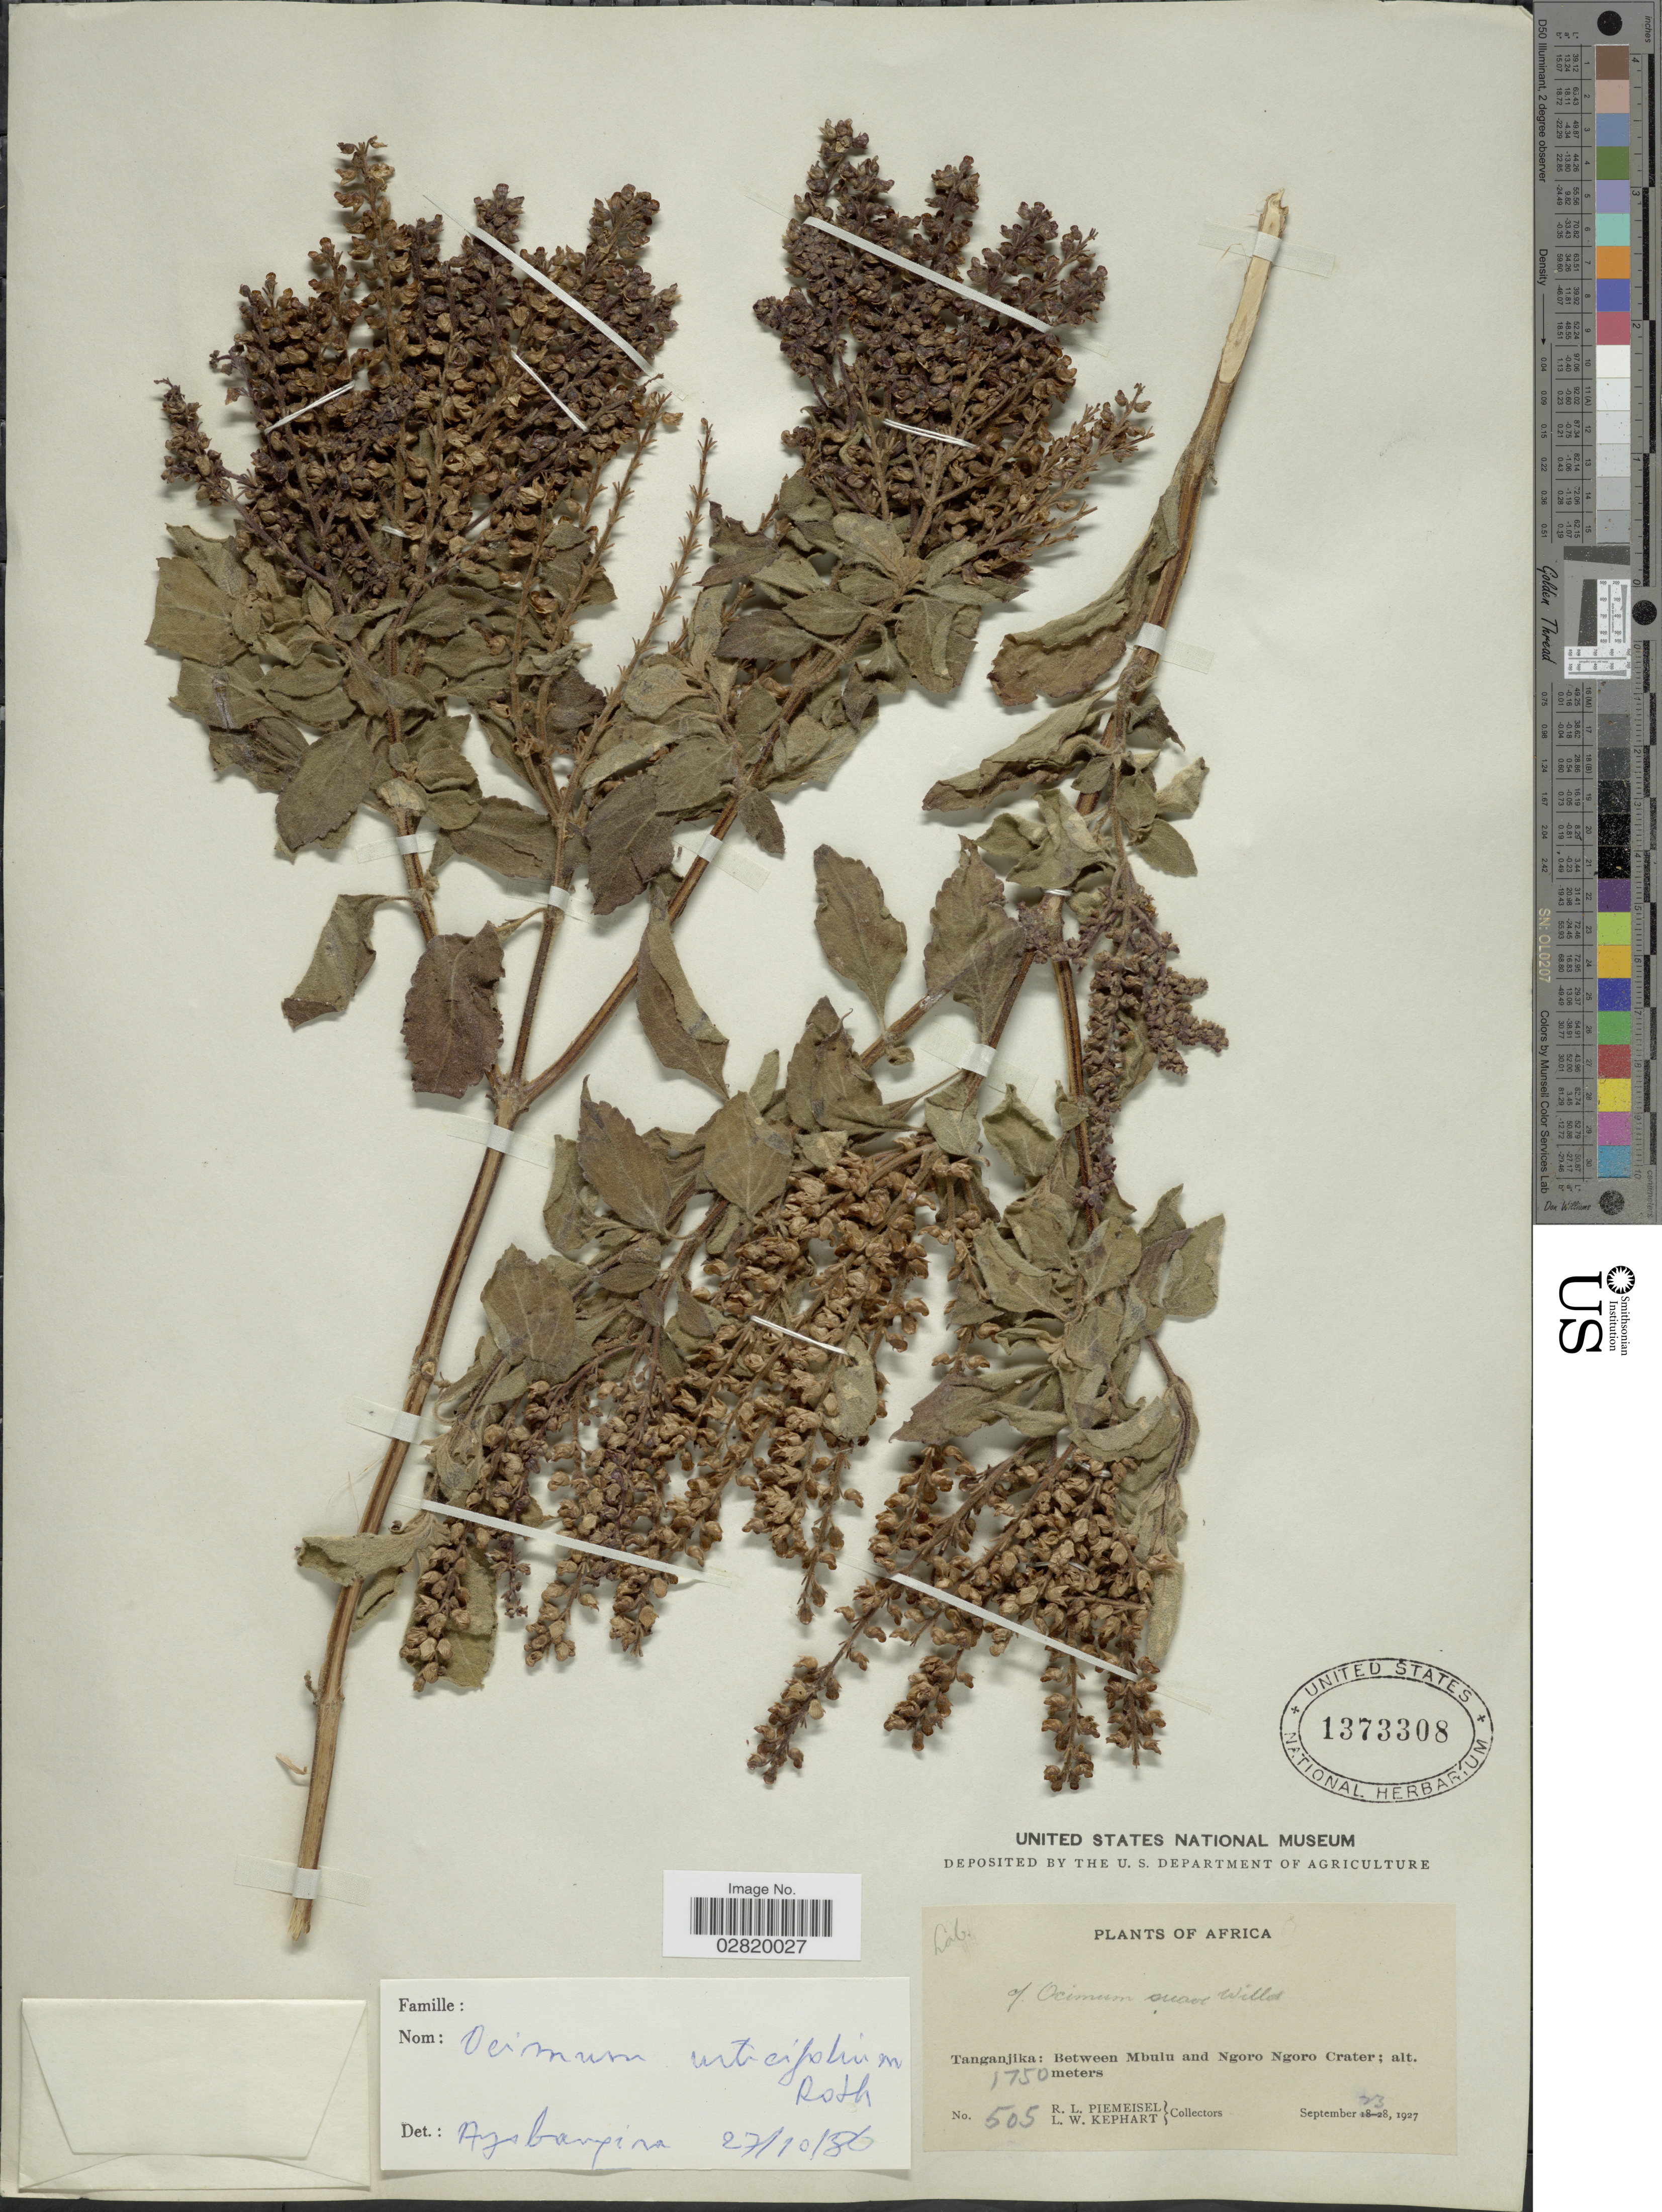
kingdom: Plantae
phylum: Tracheophyta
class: Magnoliopsida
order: Lamiales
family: Lamiaceae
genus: Ocimum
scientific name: Ocimum urticifolium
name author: A. Roth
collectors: R. L. Piemeisel & L. W. Kephart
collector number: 505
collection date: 1927-09-23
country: Tanzania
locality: Tanganjika, Between Mbulu and Ngoro Ngoro Crater.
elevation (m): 1750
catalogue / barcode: US 1373308